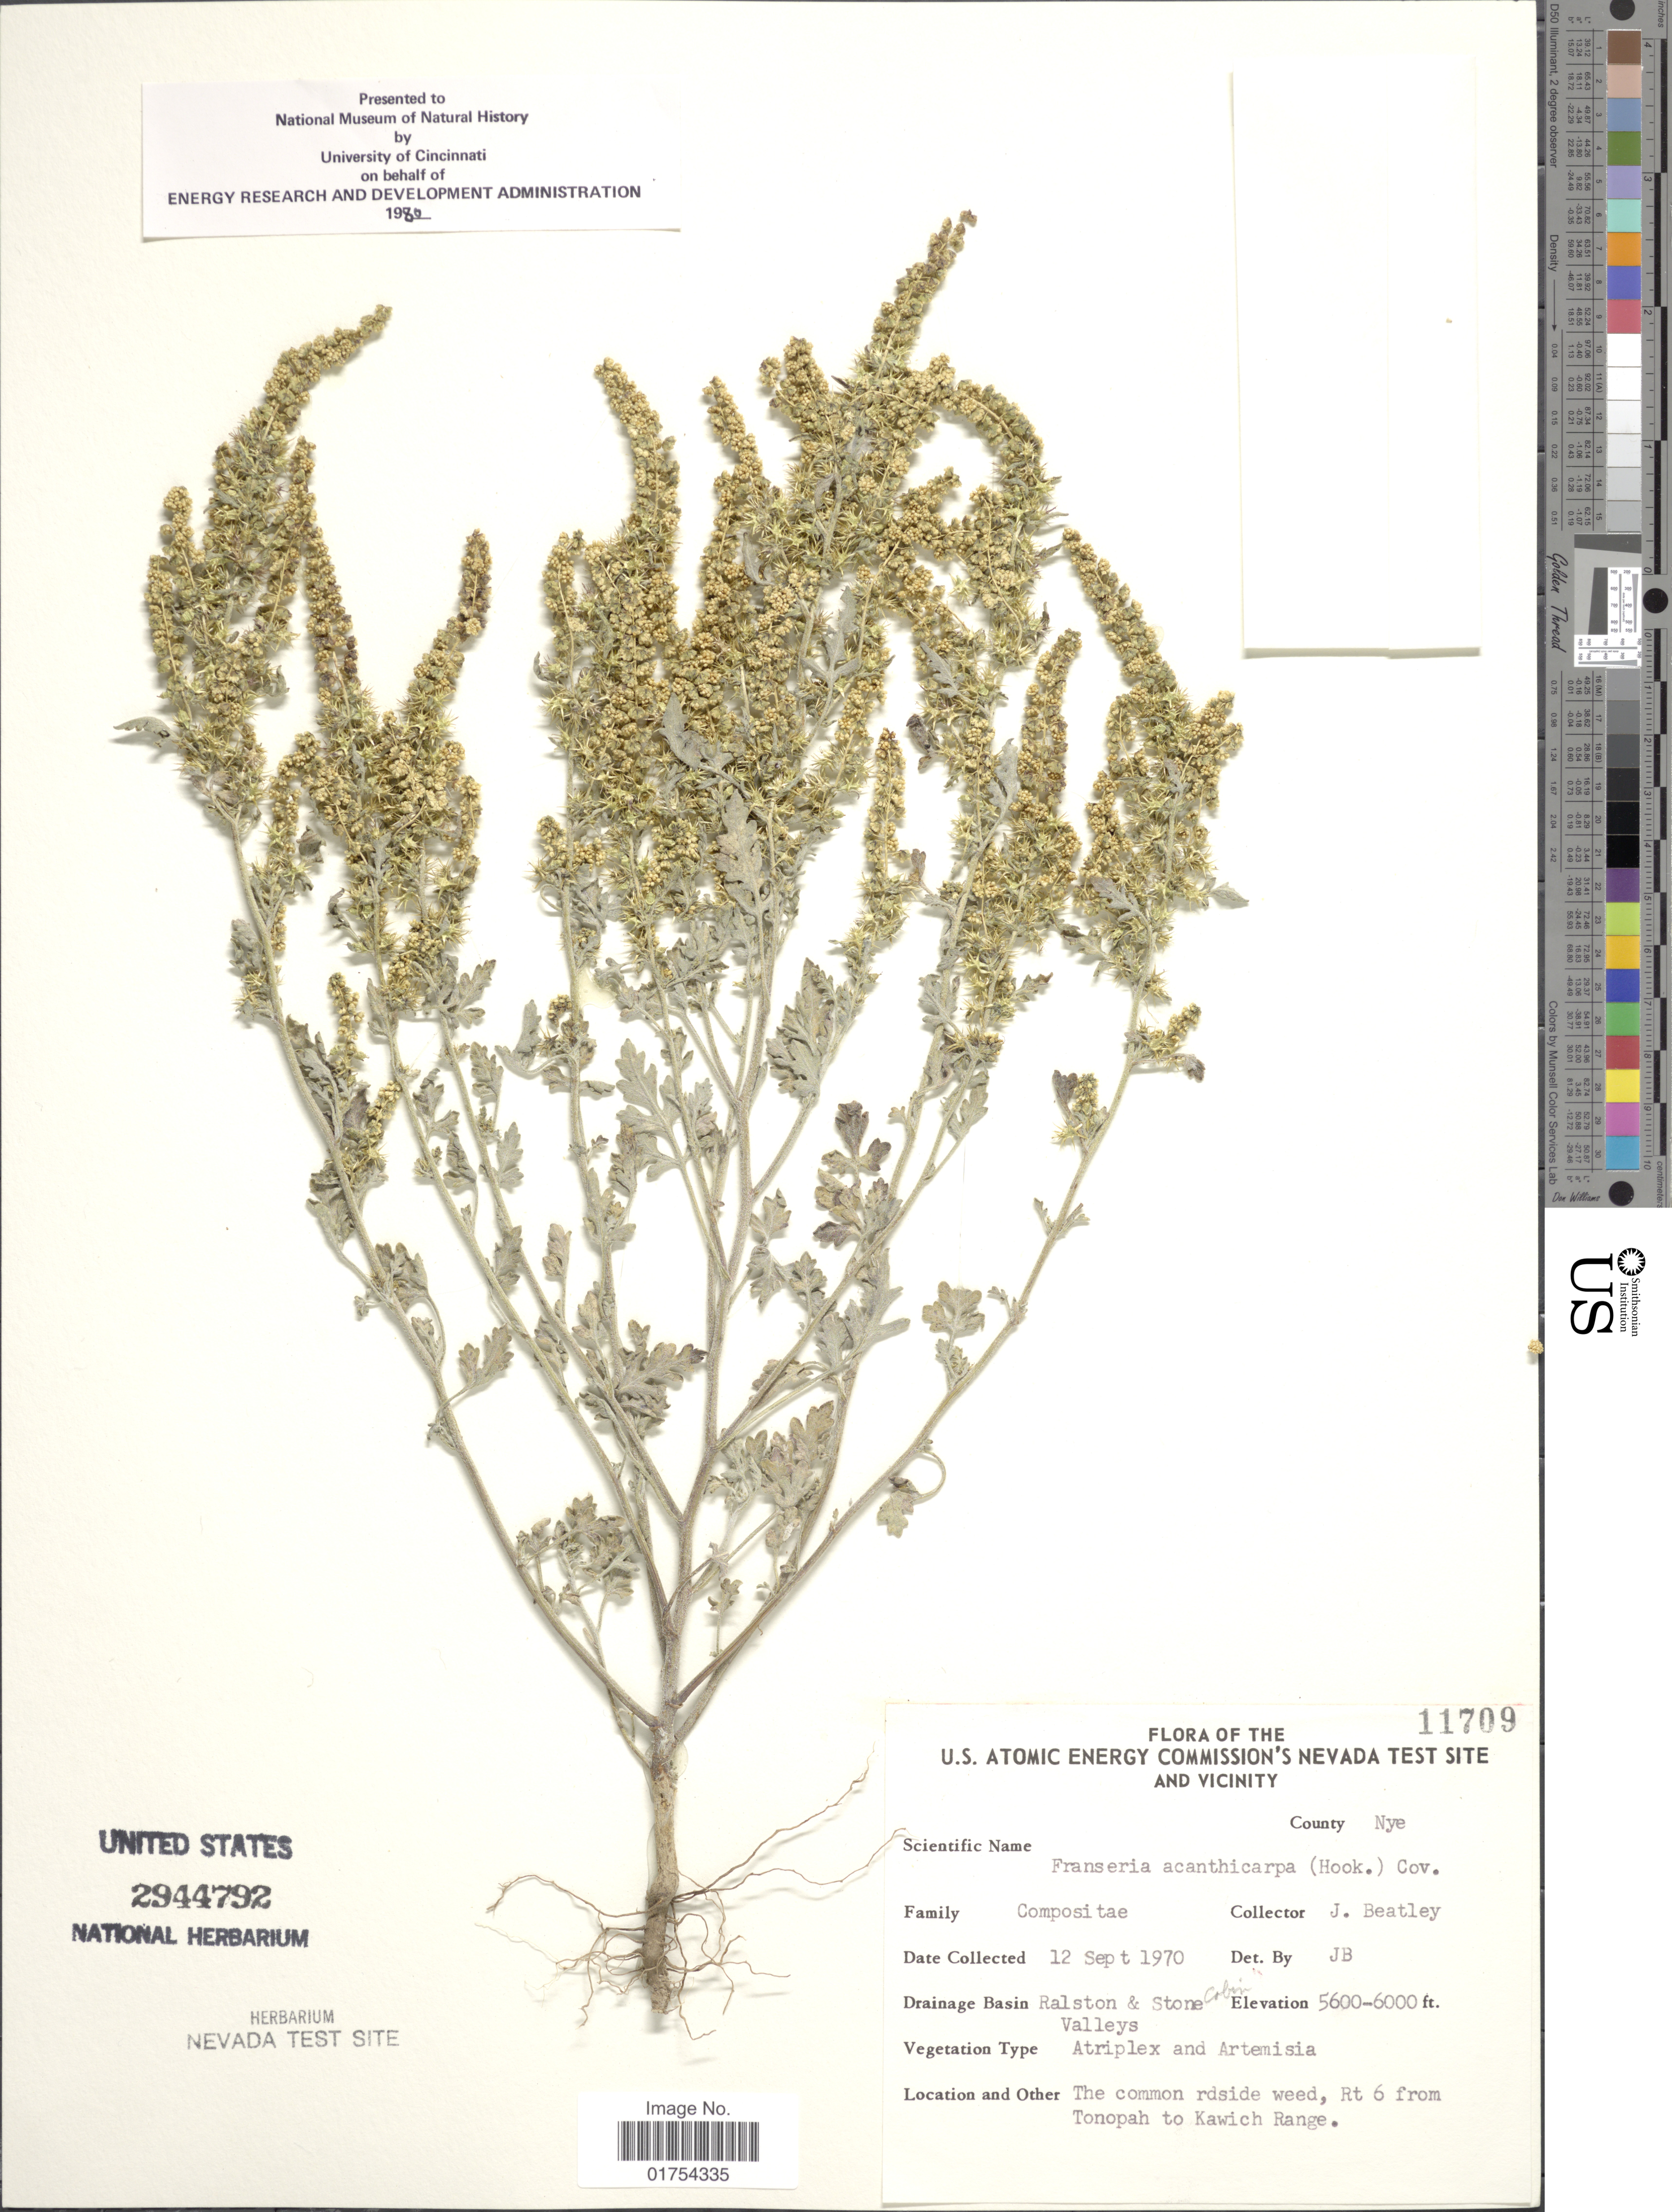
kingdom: Plantae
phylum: Tracheophyta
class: Magnoliopsida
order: Asterales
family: Asteraceae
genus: Franseria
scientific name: Franseria acanthicarpa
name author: Coville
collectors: J. C. Beatley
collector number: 11709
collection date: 1970-09-12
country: United States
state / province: Nevada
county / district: Nye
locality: Rt. 6 from Tonopah to Kawich Range, Nye County, U.S. Atomic Energy Commission's Nevada Test Site and Vicinity.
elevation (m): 1707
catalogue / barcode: US 2944792